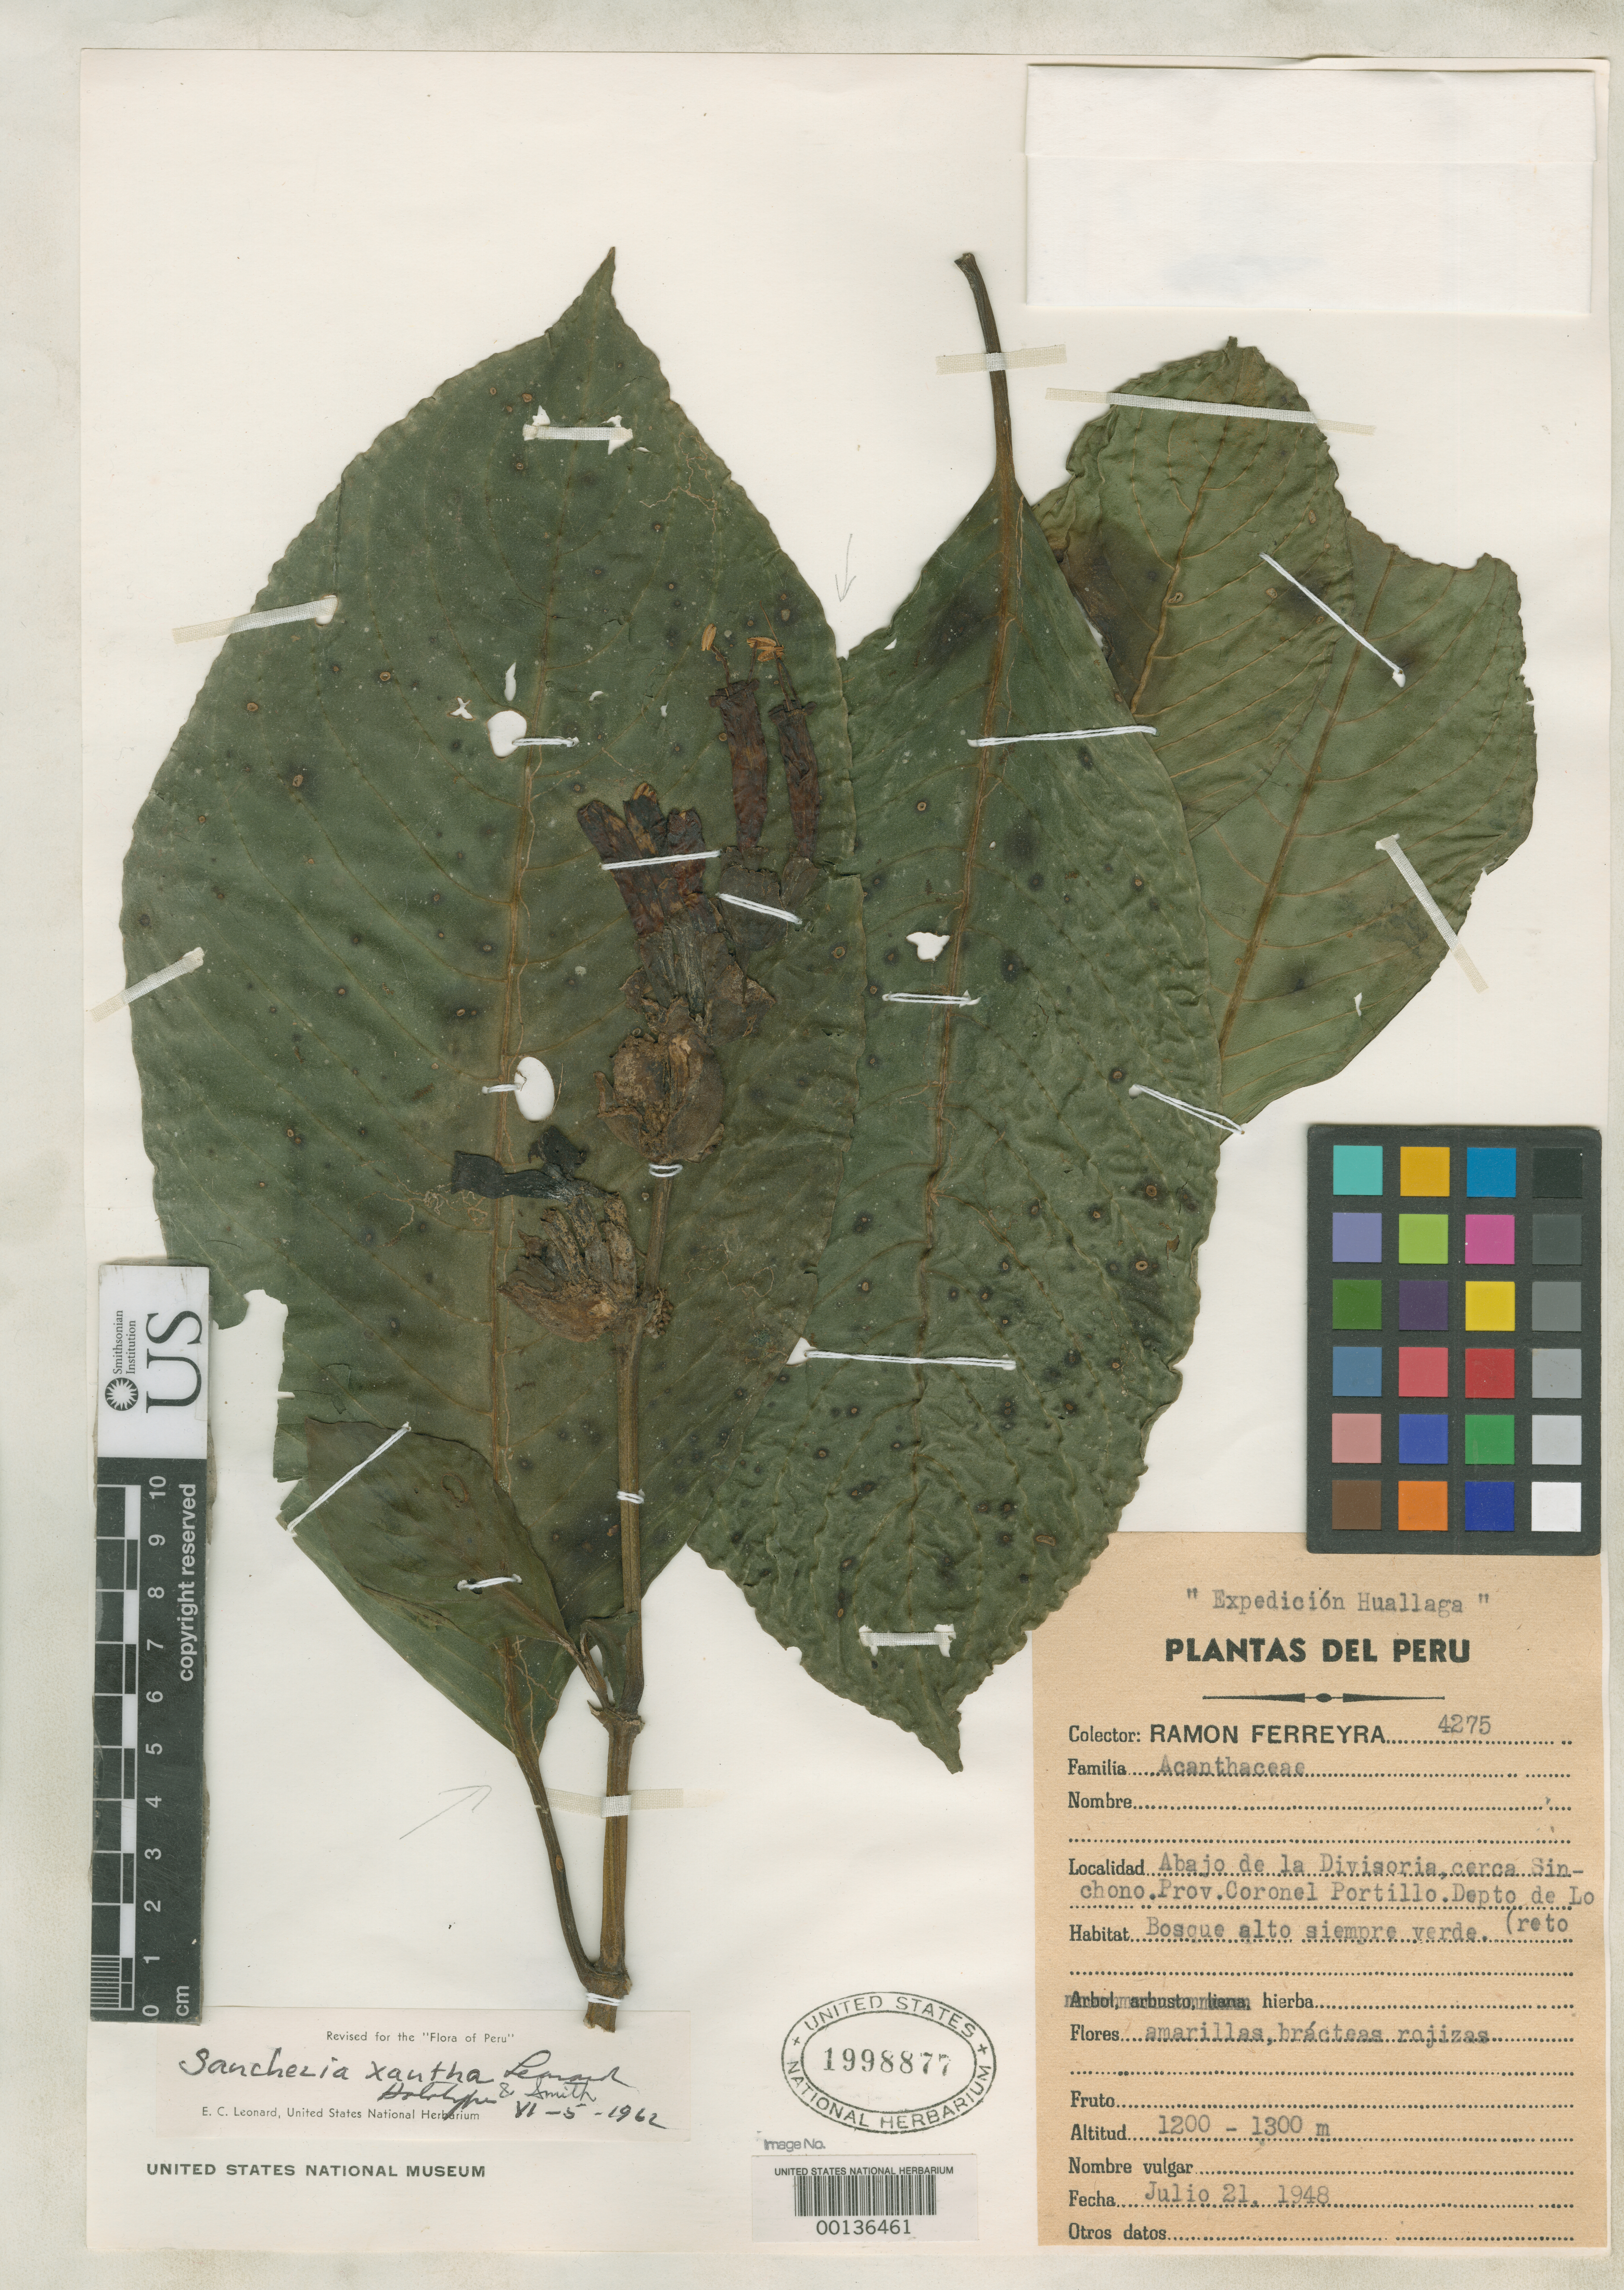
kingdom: Plantae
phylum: Tracheophyta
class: Magnoliopsida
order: Lamiales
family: Acanthaceae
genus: Sanchezia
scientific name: Sanchezia xantha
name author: Leonard & L.B. Sm.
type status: Holotype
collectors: R. A. Ferreyra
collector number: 4275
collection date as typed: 21 Jul 1948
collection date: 1948-07-21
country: Peru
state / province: Ucayali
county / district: Coronel Portillo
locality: below Divisoria, near Sinchono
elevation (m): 1200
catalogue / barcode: US 1998877